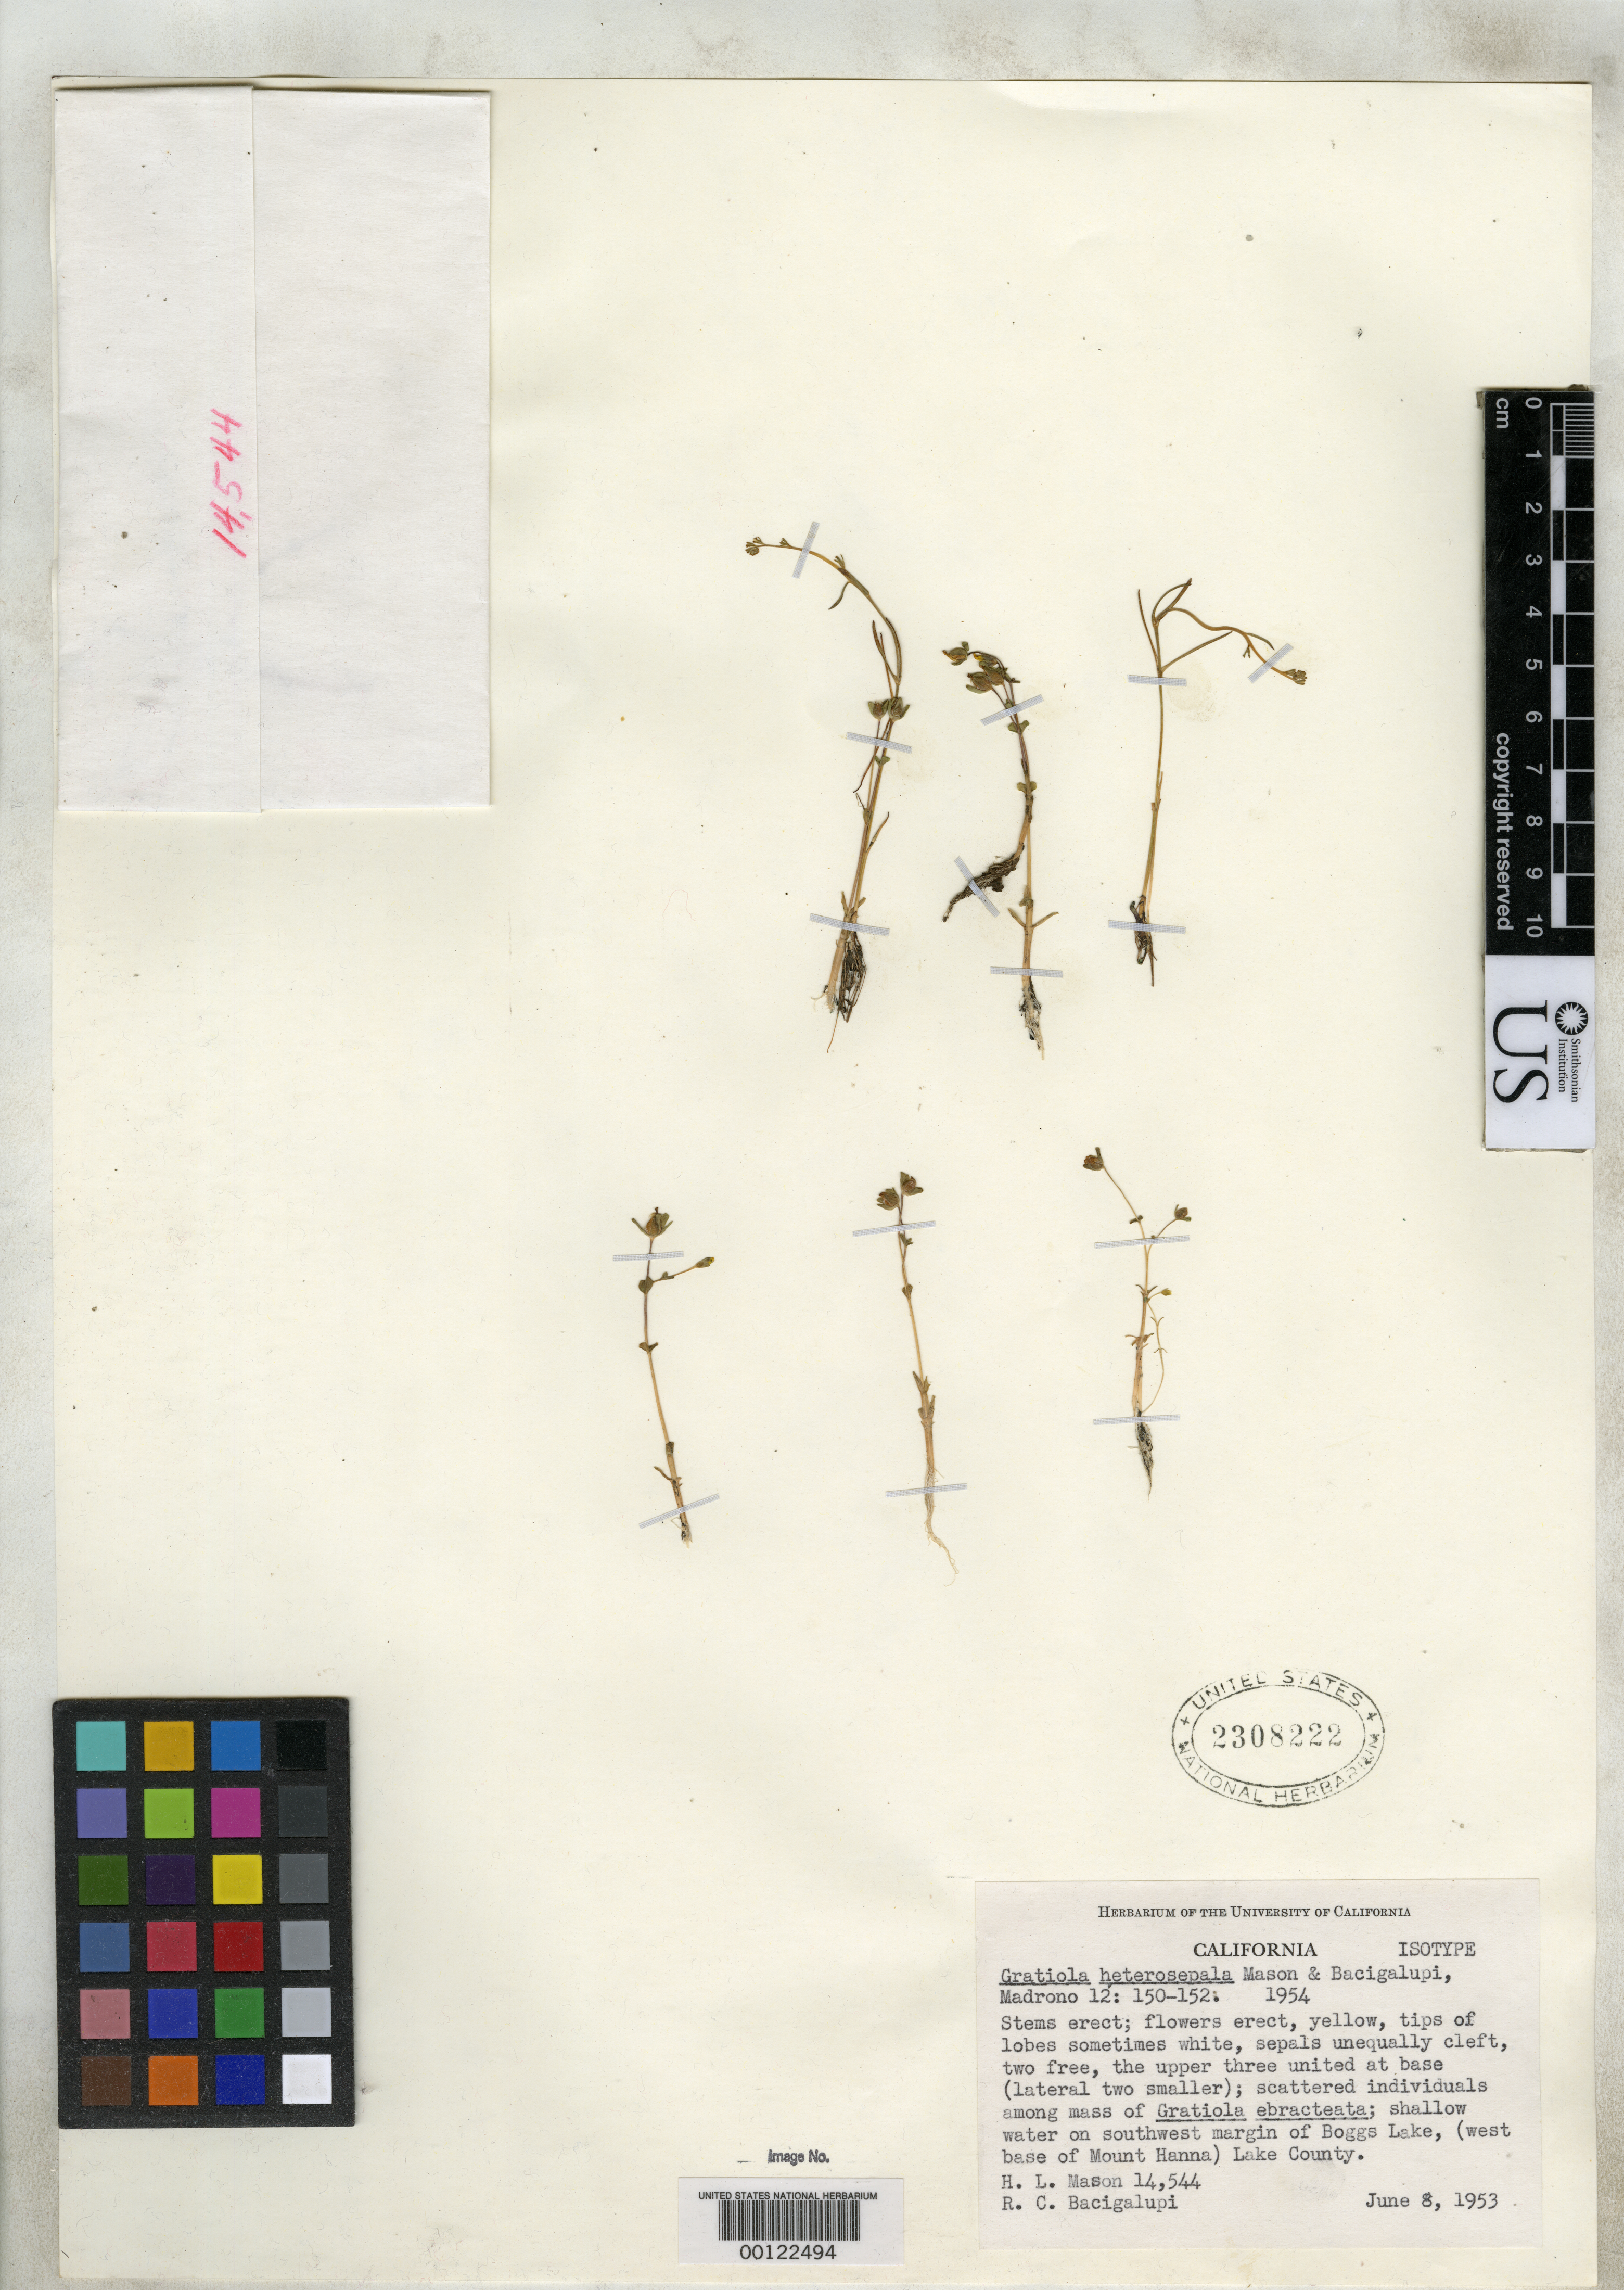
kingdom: Plantae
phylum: Tracheophyta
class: Magnoliopsida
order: Lamiales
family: Plantaginaceae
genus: Gratiola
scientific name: Gratiola heterosepala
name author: H. Mason & Bacigalupi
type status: Isotype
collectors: H. L. Mason & R. Bacigalupi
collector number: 14544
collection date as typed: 08 Jun 1953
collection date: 1953-06-08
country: United States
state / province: California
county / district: Lake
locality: Bogg's Lake.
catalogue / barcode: US 2308222